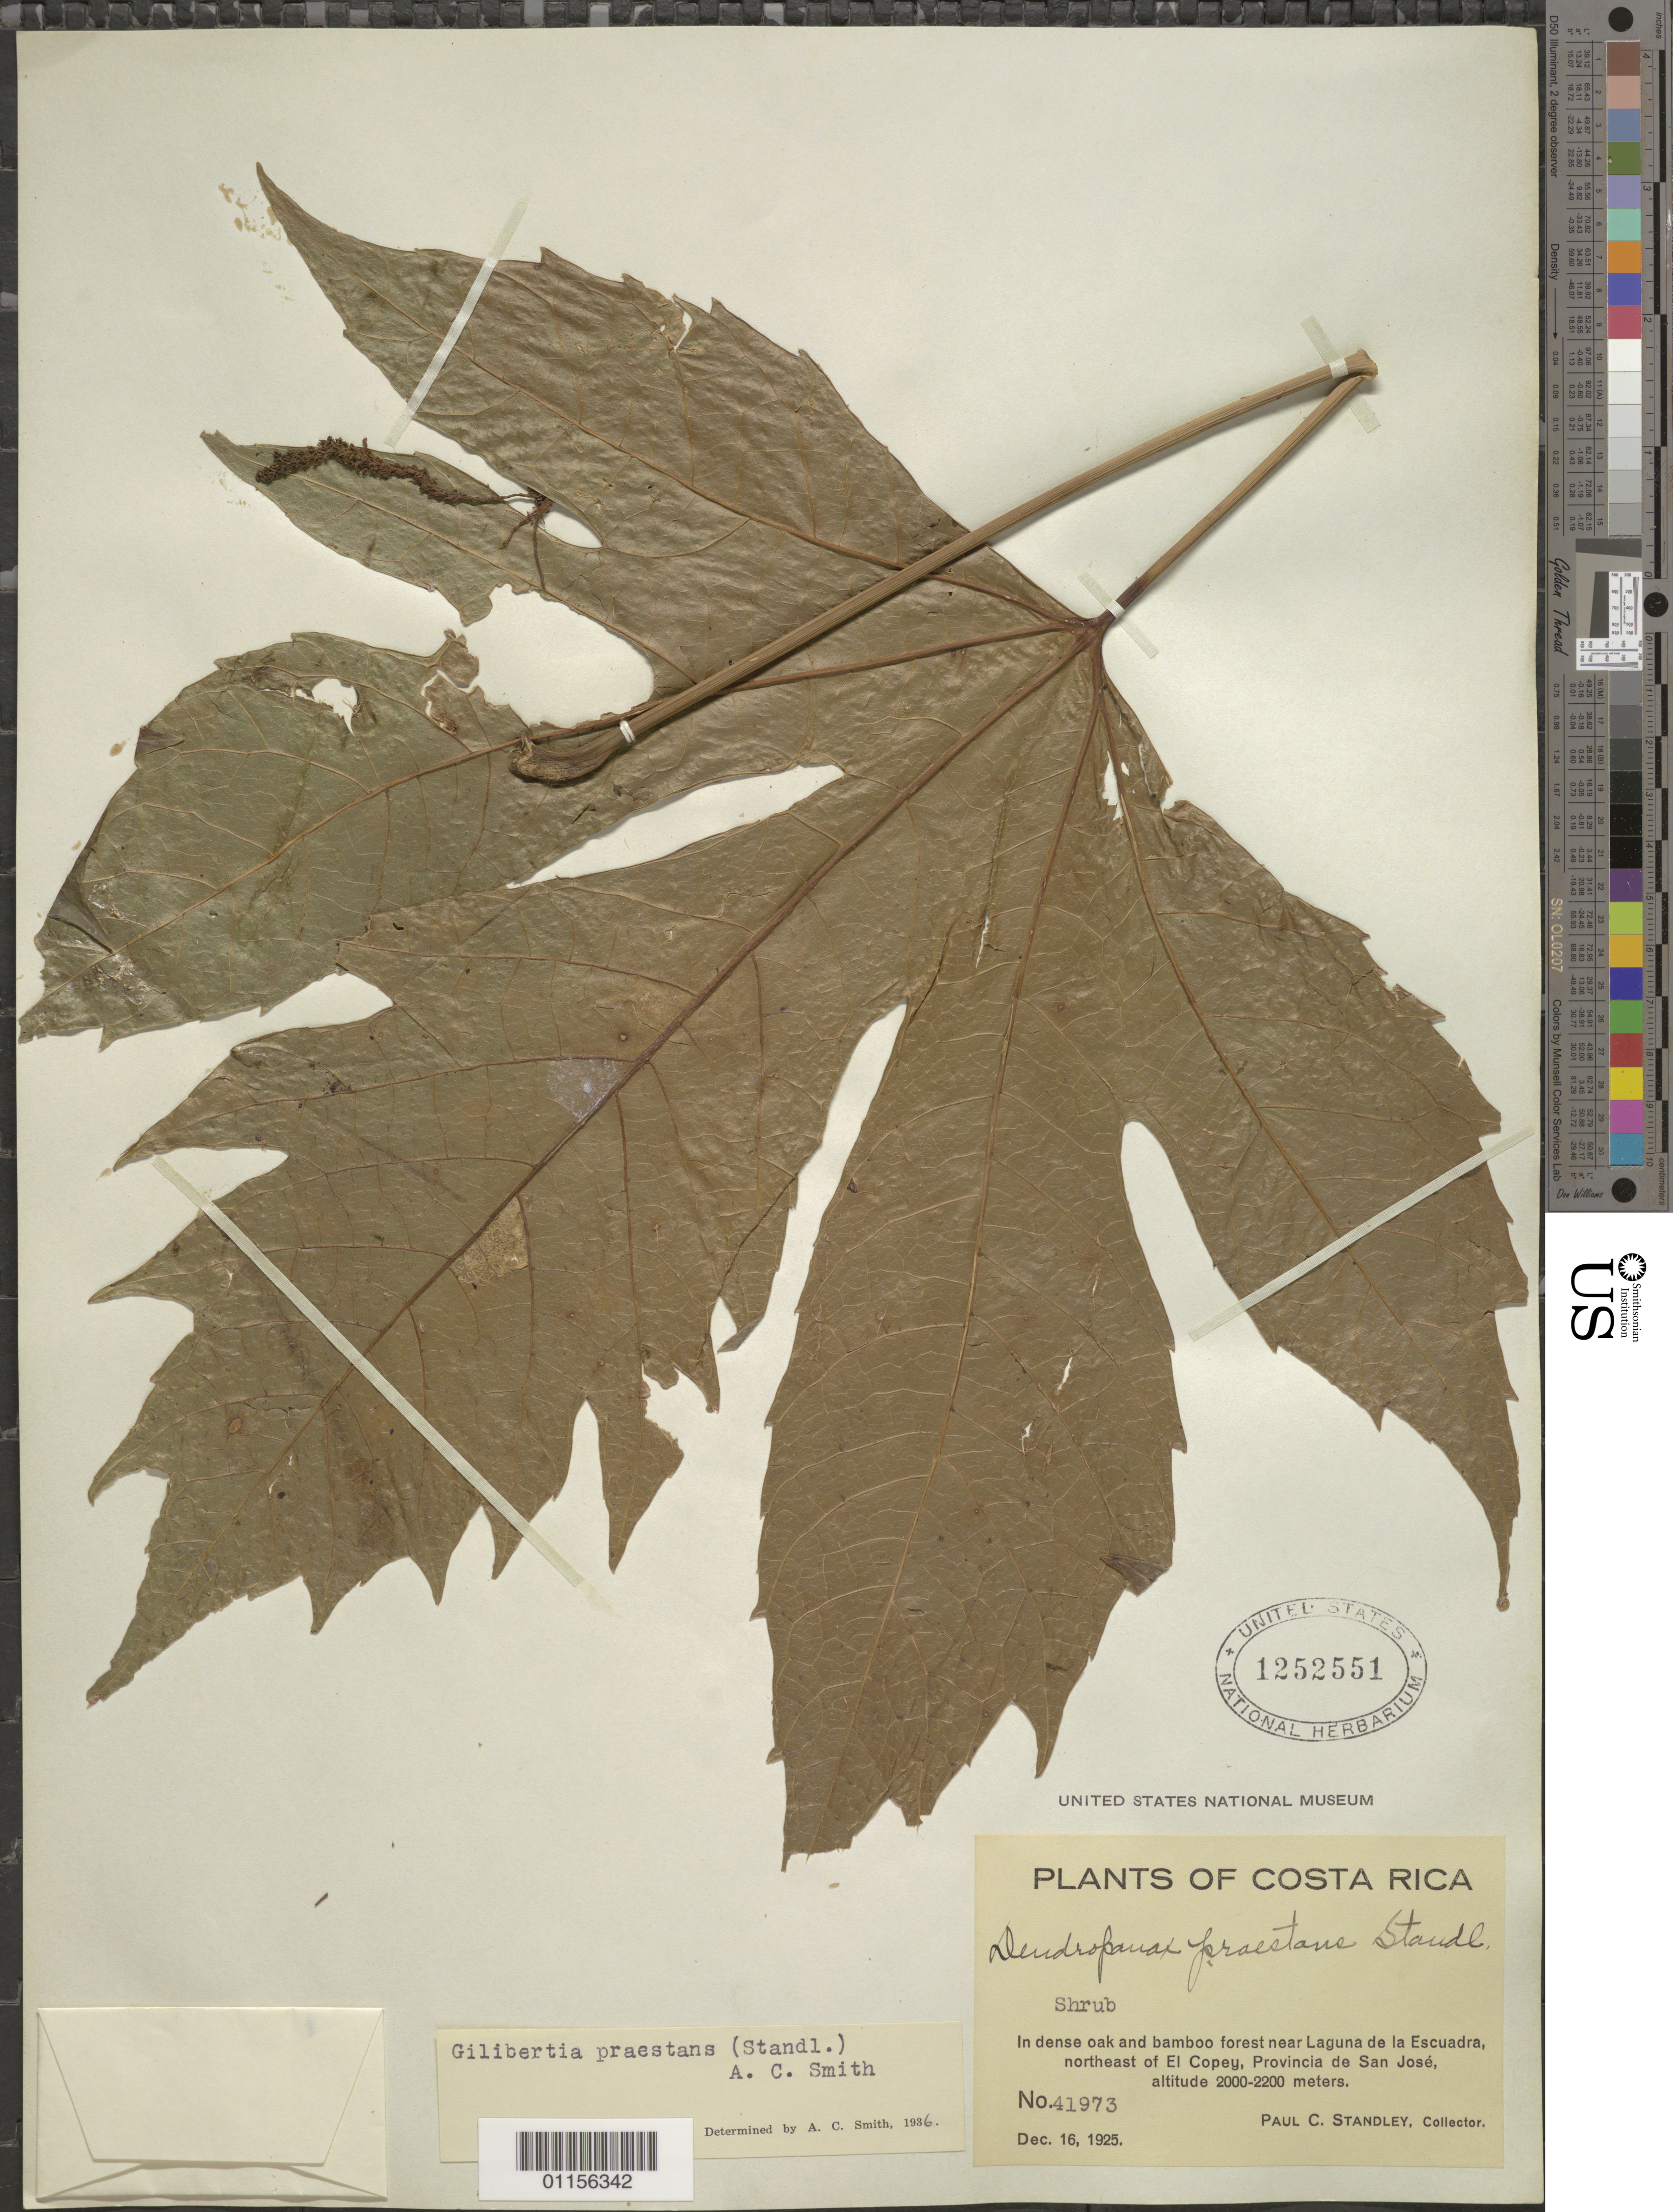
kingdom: Plantae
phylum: Tracheophyta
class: Magnoliopsida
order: Apiales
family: Araliaceae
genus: Dendropanax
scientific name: Dendropanax praestans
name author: Standl.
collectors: P. C. Standley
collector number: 41973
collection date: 1925-12-16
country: Costa Rica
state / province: San José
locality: Near Laguna de la Escuadra, N of El Copey.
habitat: Shrub, in dense oak and bamboo forest.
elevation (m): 2000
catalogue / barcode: US 1252551